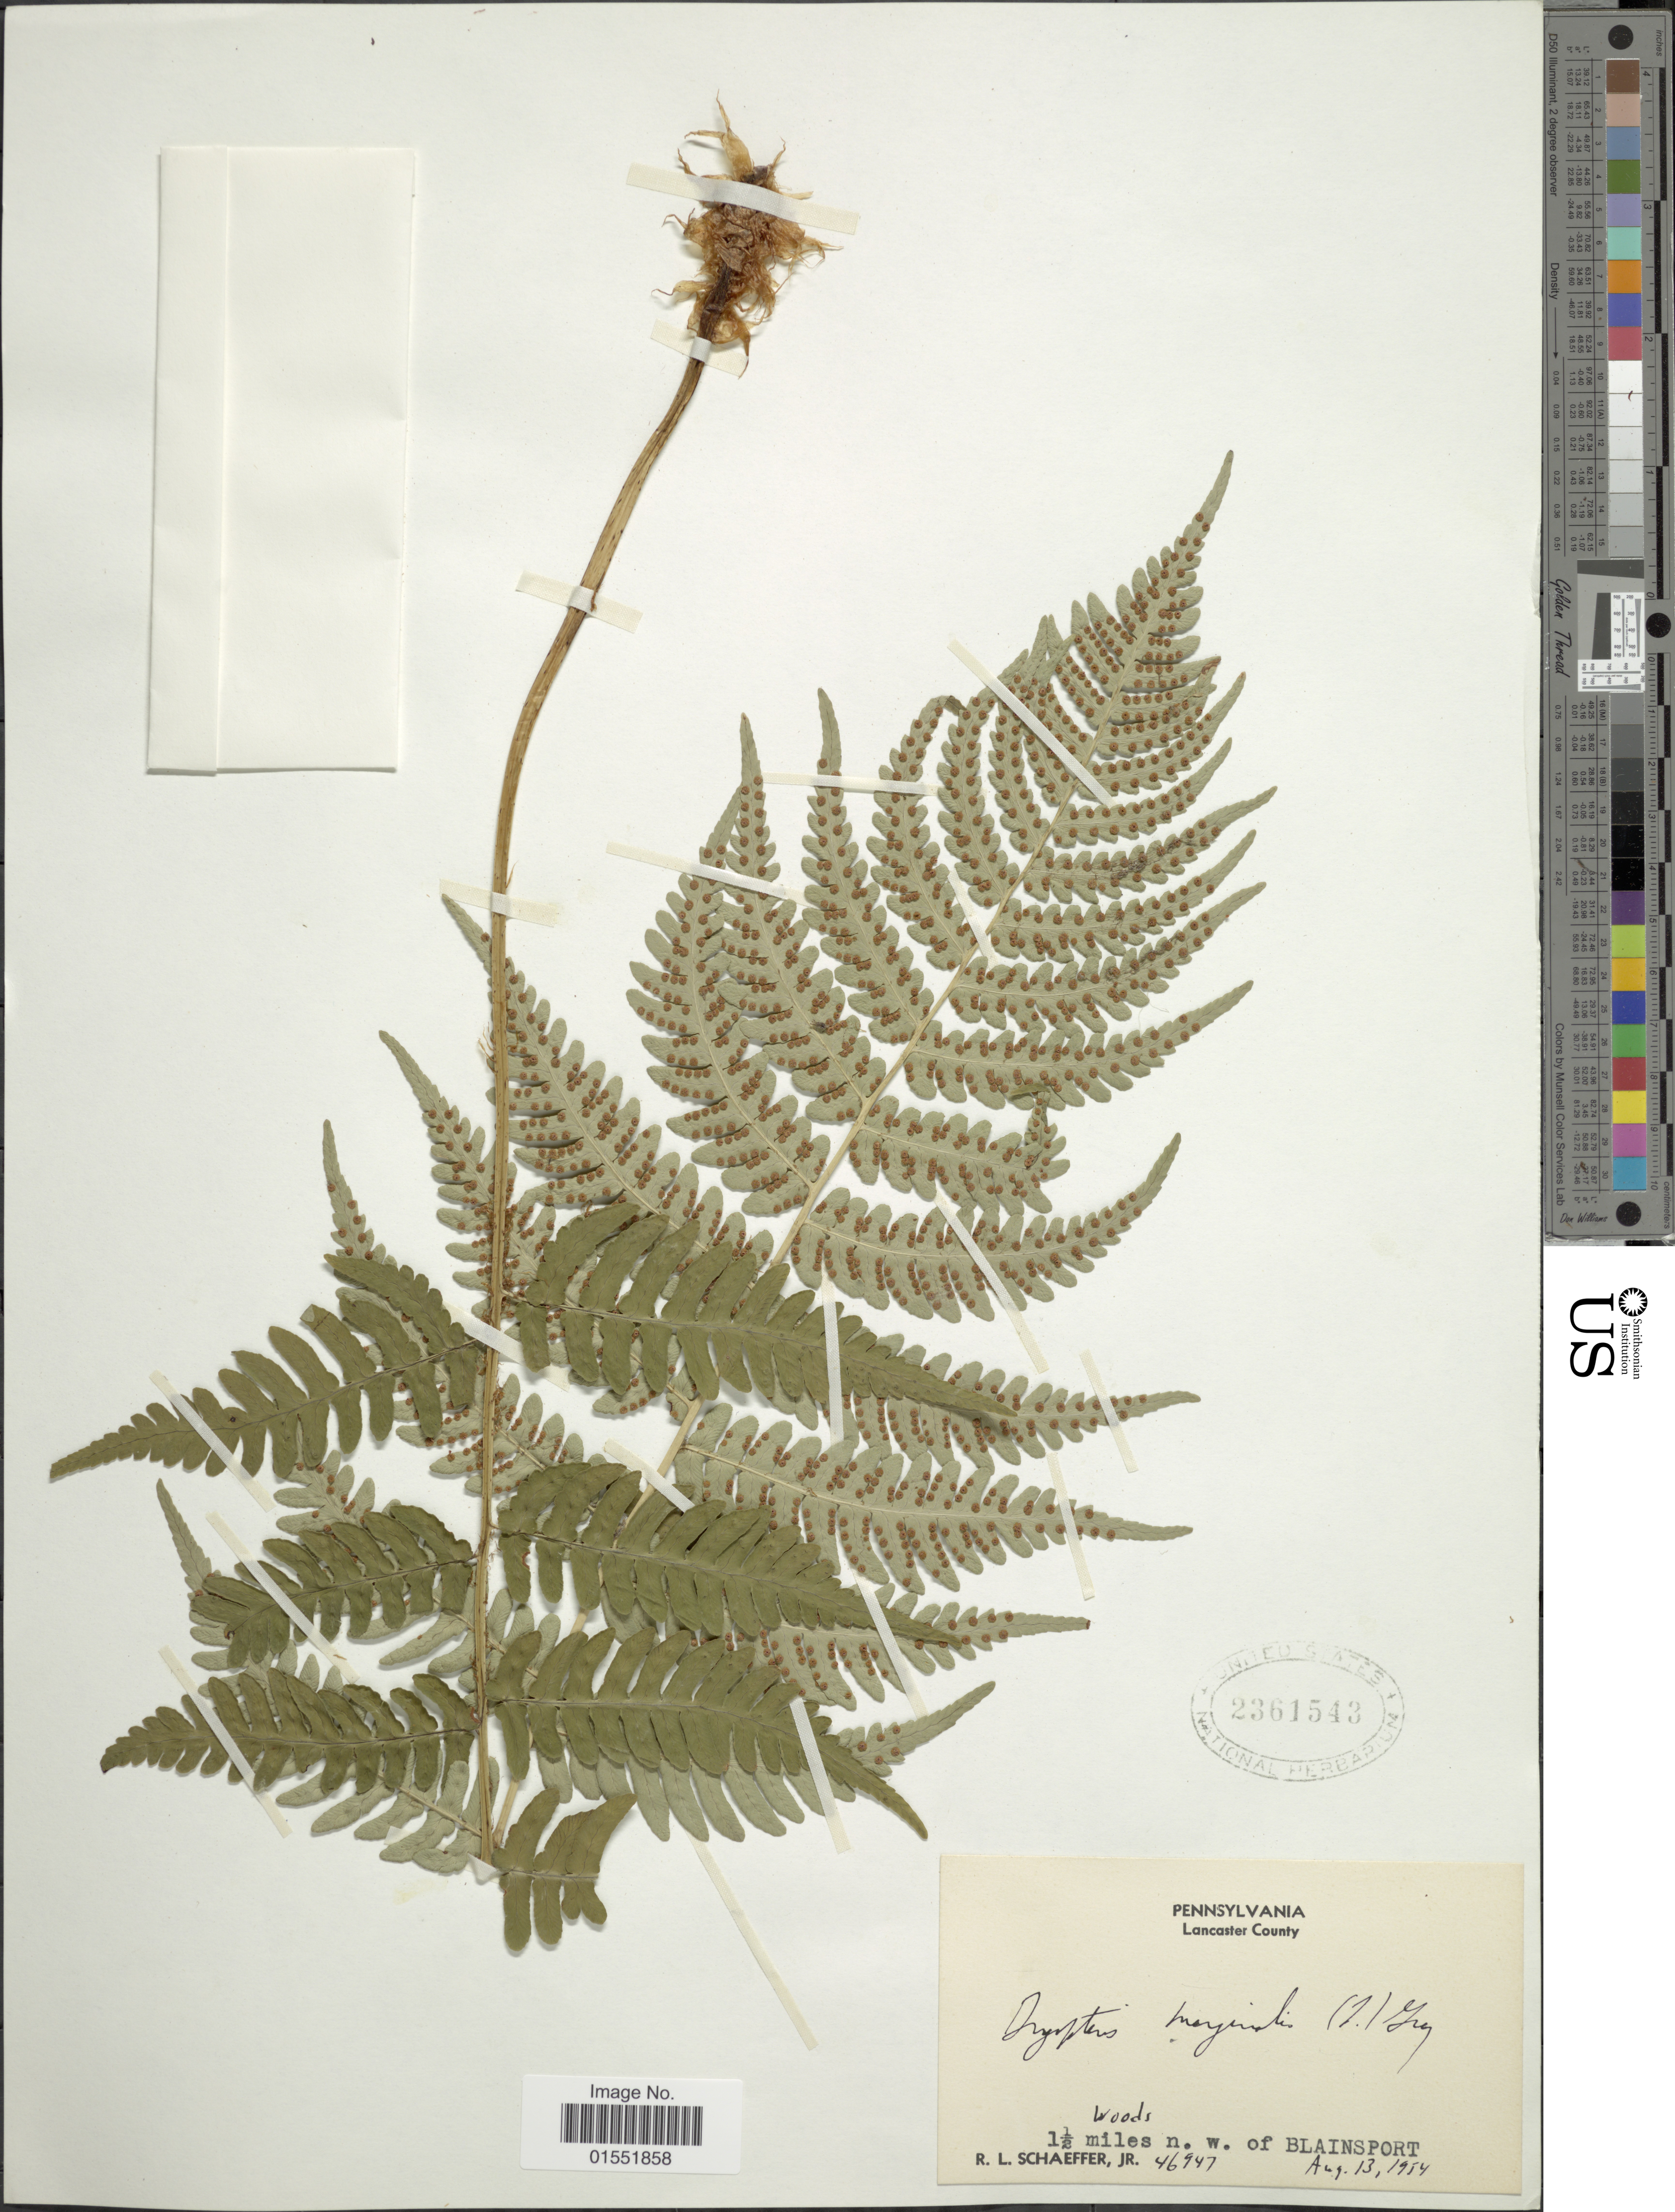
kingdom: Plantae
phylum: Tracheophyta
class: Polypodiopsida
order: Polypodiales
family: Dryopteridaceae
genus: Dryopteris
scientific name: Dryopteris marginalis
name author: (L.) A. Gray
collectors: R. L. Schaeffer Jr.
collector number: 46947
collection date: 1954-08-13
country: United States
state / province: Pennsylvania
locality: Lancaster County. 1½ miles n. w. of Blainsport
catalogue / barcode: US 2361543